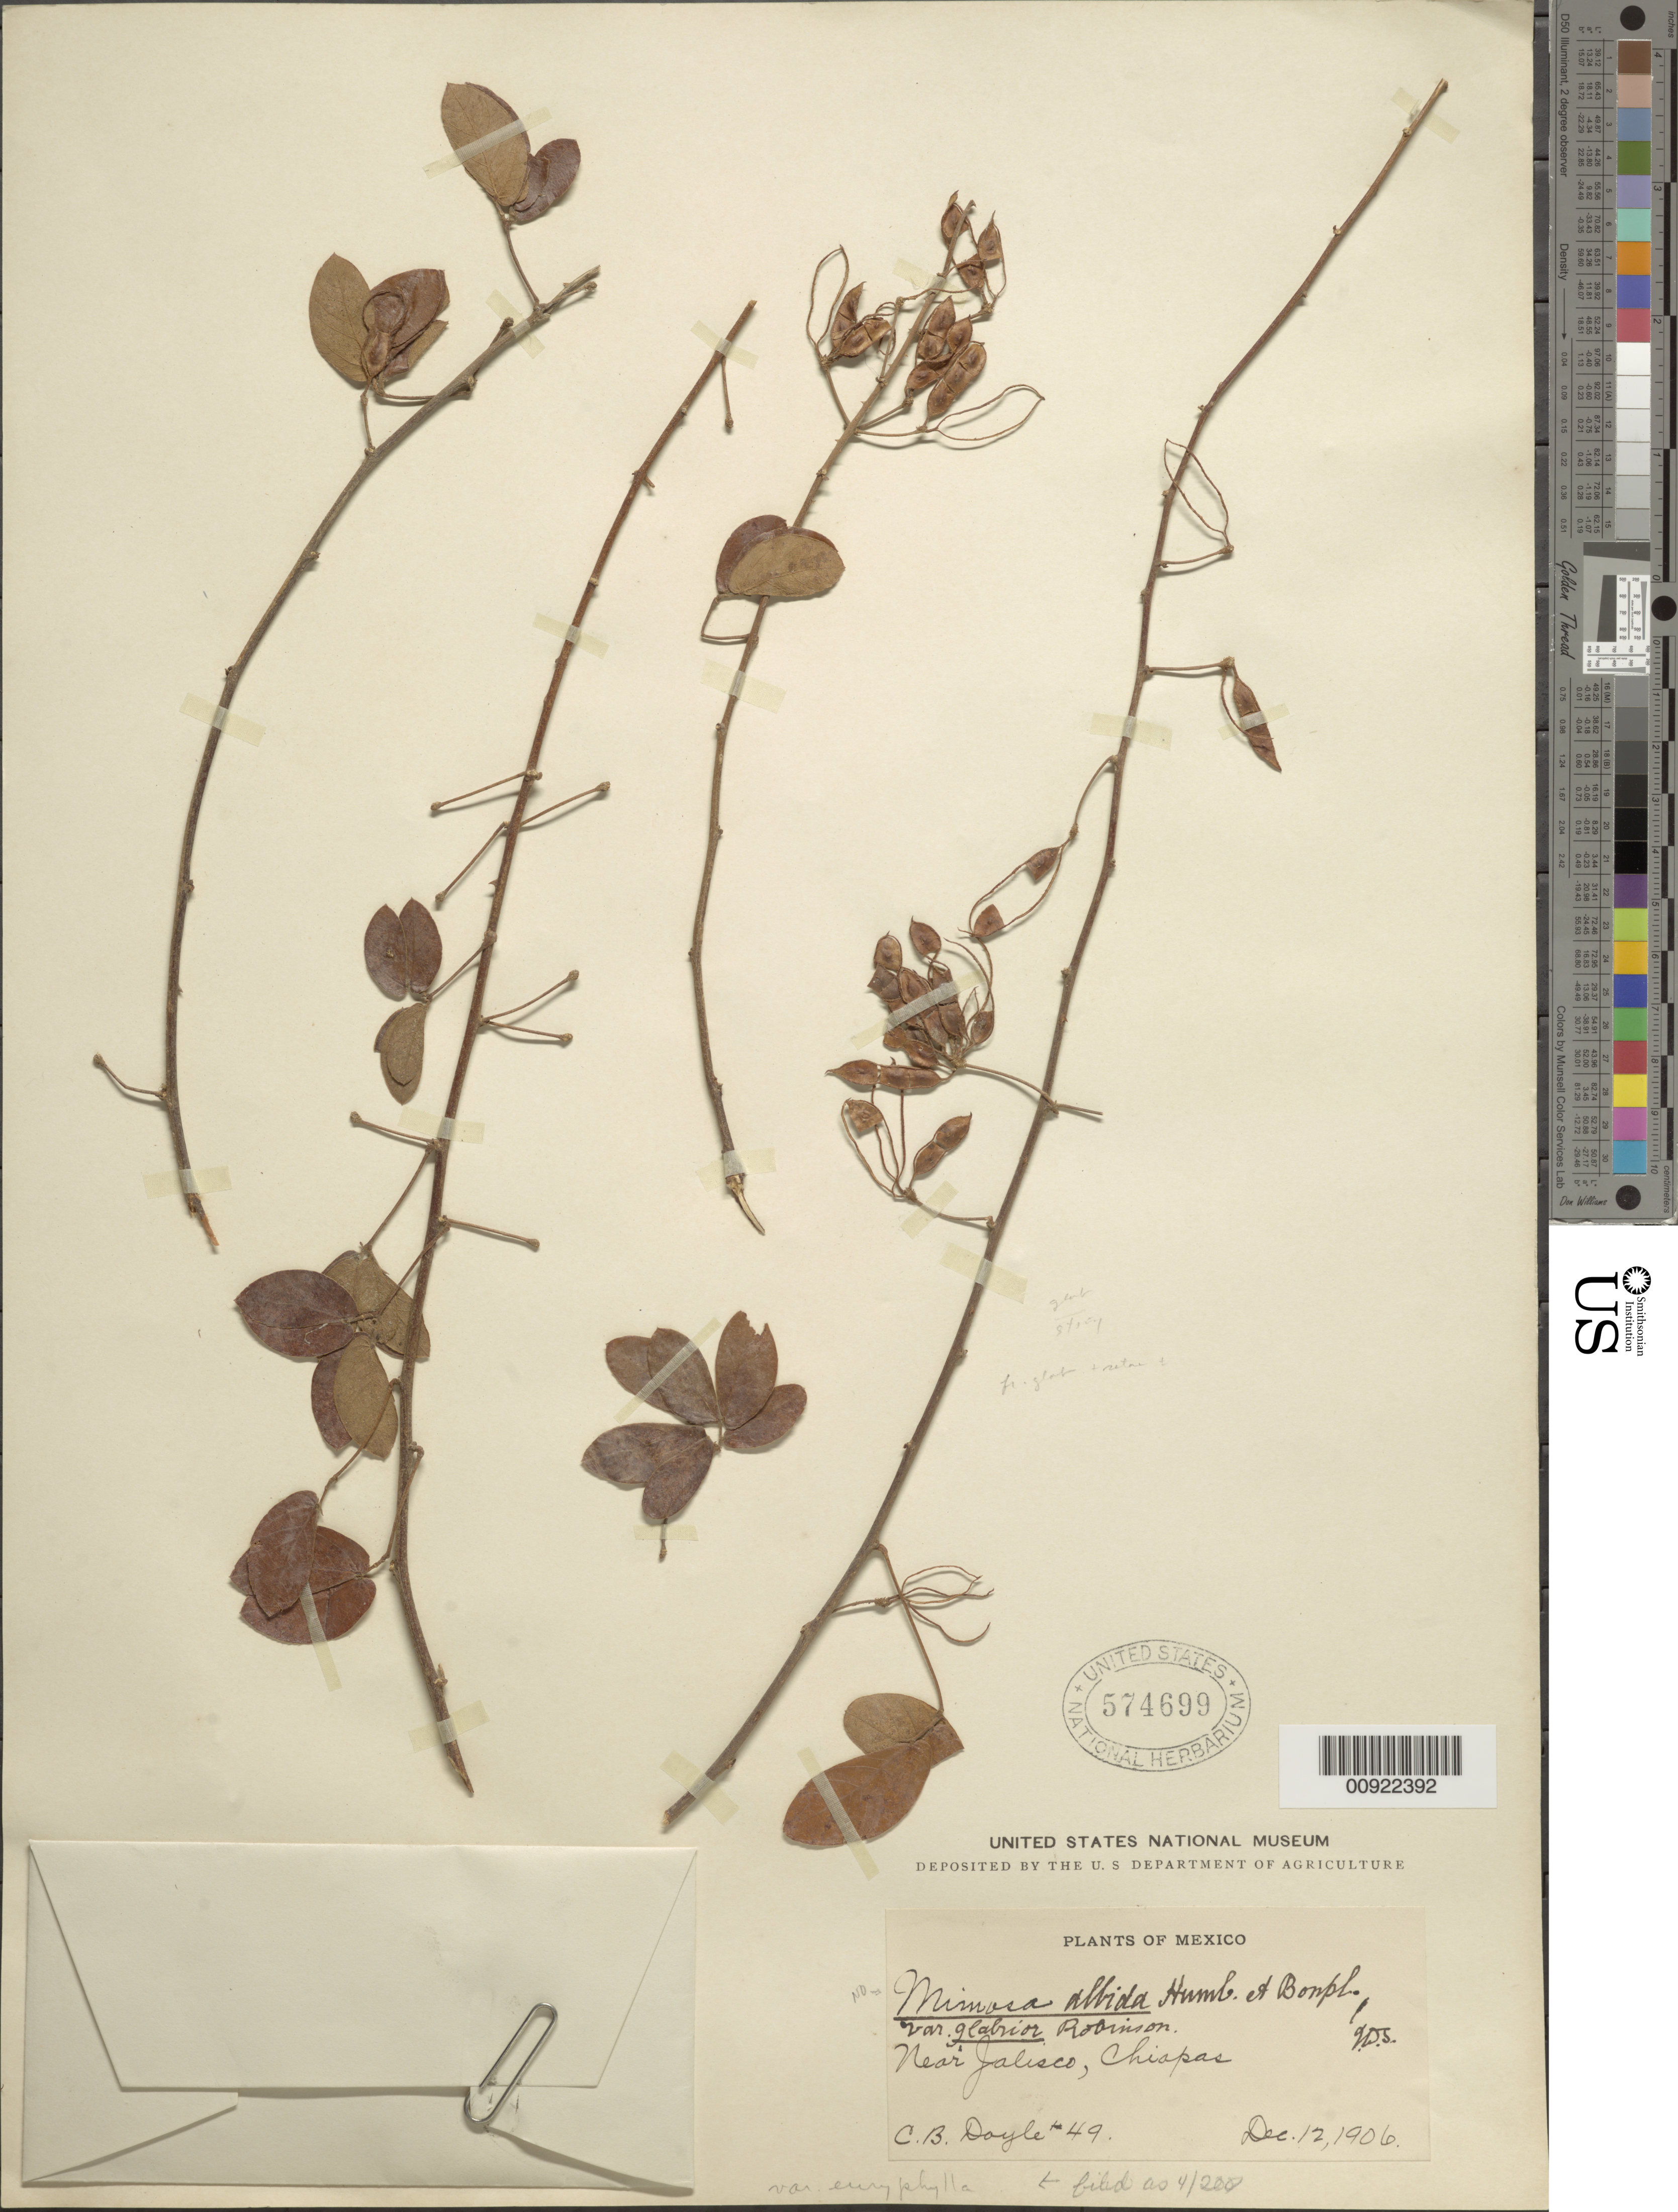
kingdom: Plantae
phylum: Tracheophyta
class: Magnoliopsida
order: Fabales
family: Fabaceae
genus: Mimosa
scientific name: Mimosa albida var. euryphylla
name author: B.L. Rob.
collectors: C. Doyle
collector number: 49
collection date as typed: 12 Dec 1906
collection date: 1906-12-12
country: Mexico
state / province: Chiapas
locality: Near Jalisco, Chiapas.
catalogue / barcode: US 574699